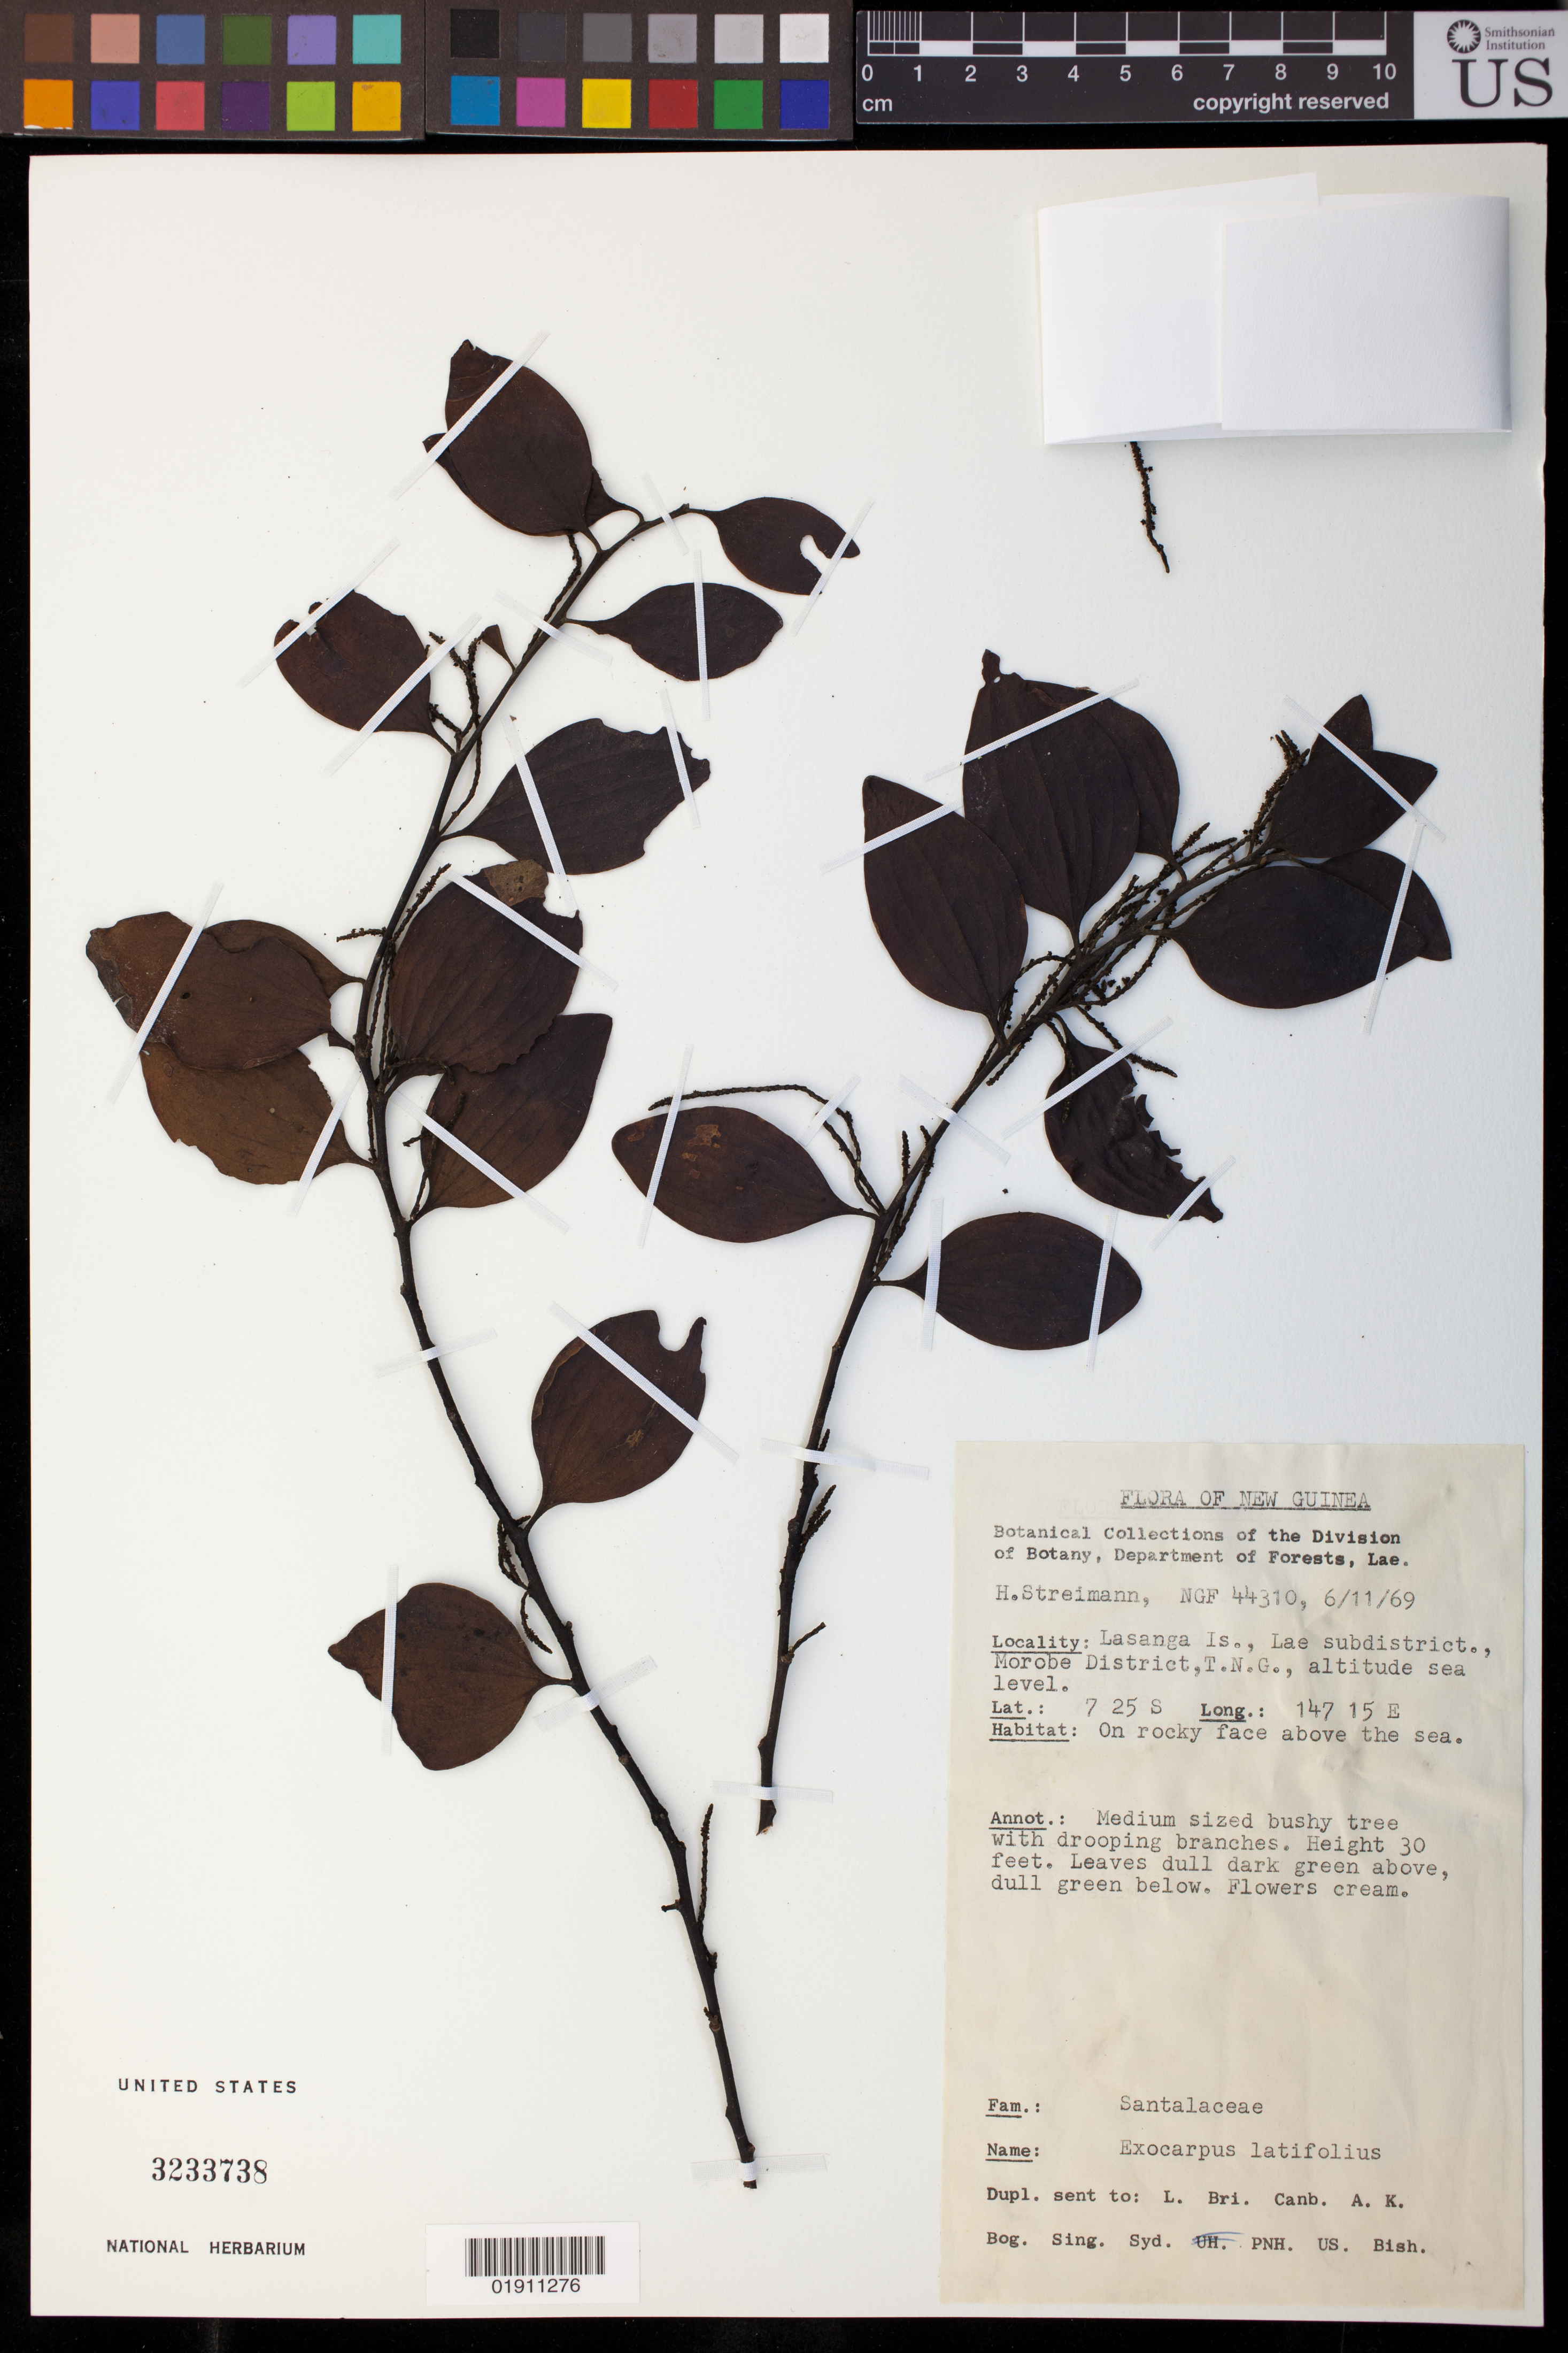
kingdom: Plantae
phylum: Tracheophyta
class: Magnoliopsida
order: Santalales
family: Santalaceae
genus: Exocarpos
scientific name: Exocarpos latifolius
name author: R. Br.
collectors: H. Streiman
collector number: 44310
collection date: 1969-06-11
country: Papua New Guinea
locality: Lasanga Island, Lae subdistrict, Morobe District, T.N.G.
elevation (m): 0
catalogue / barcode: US 3233738